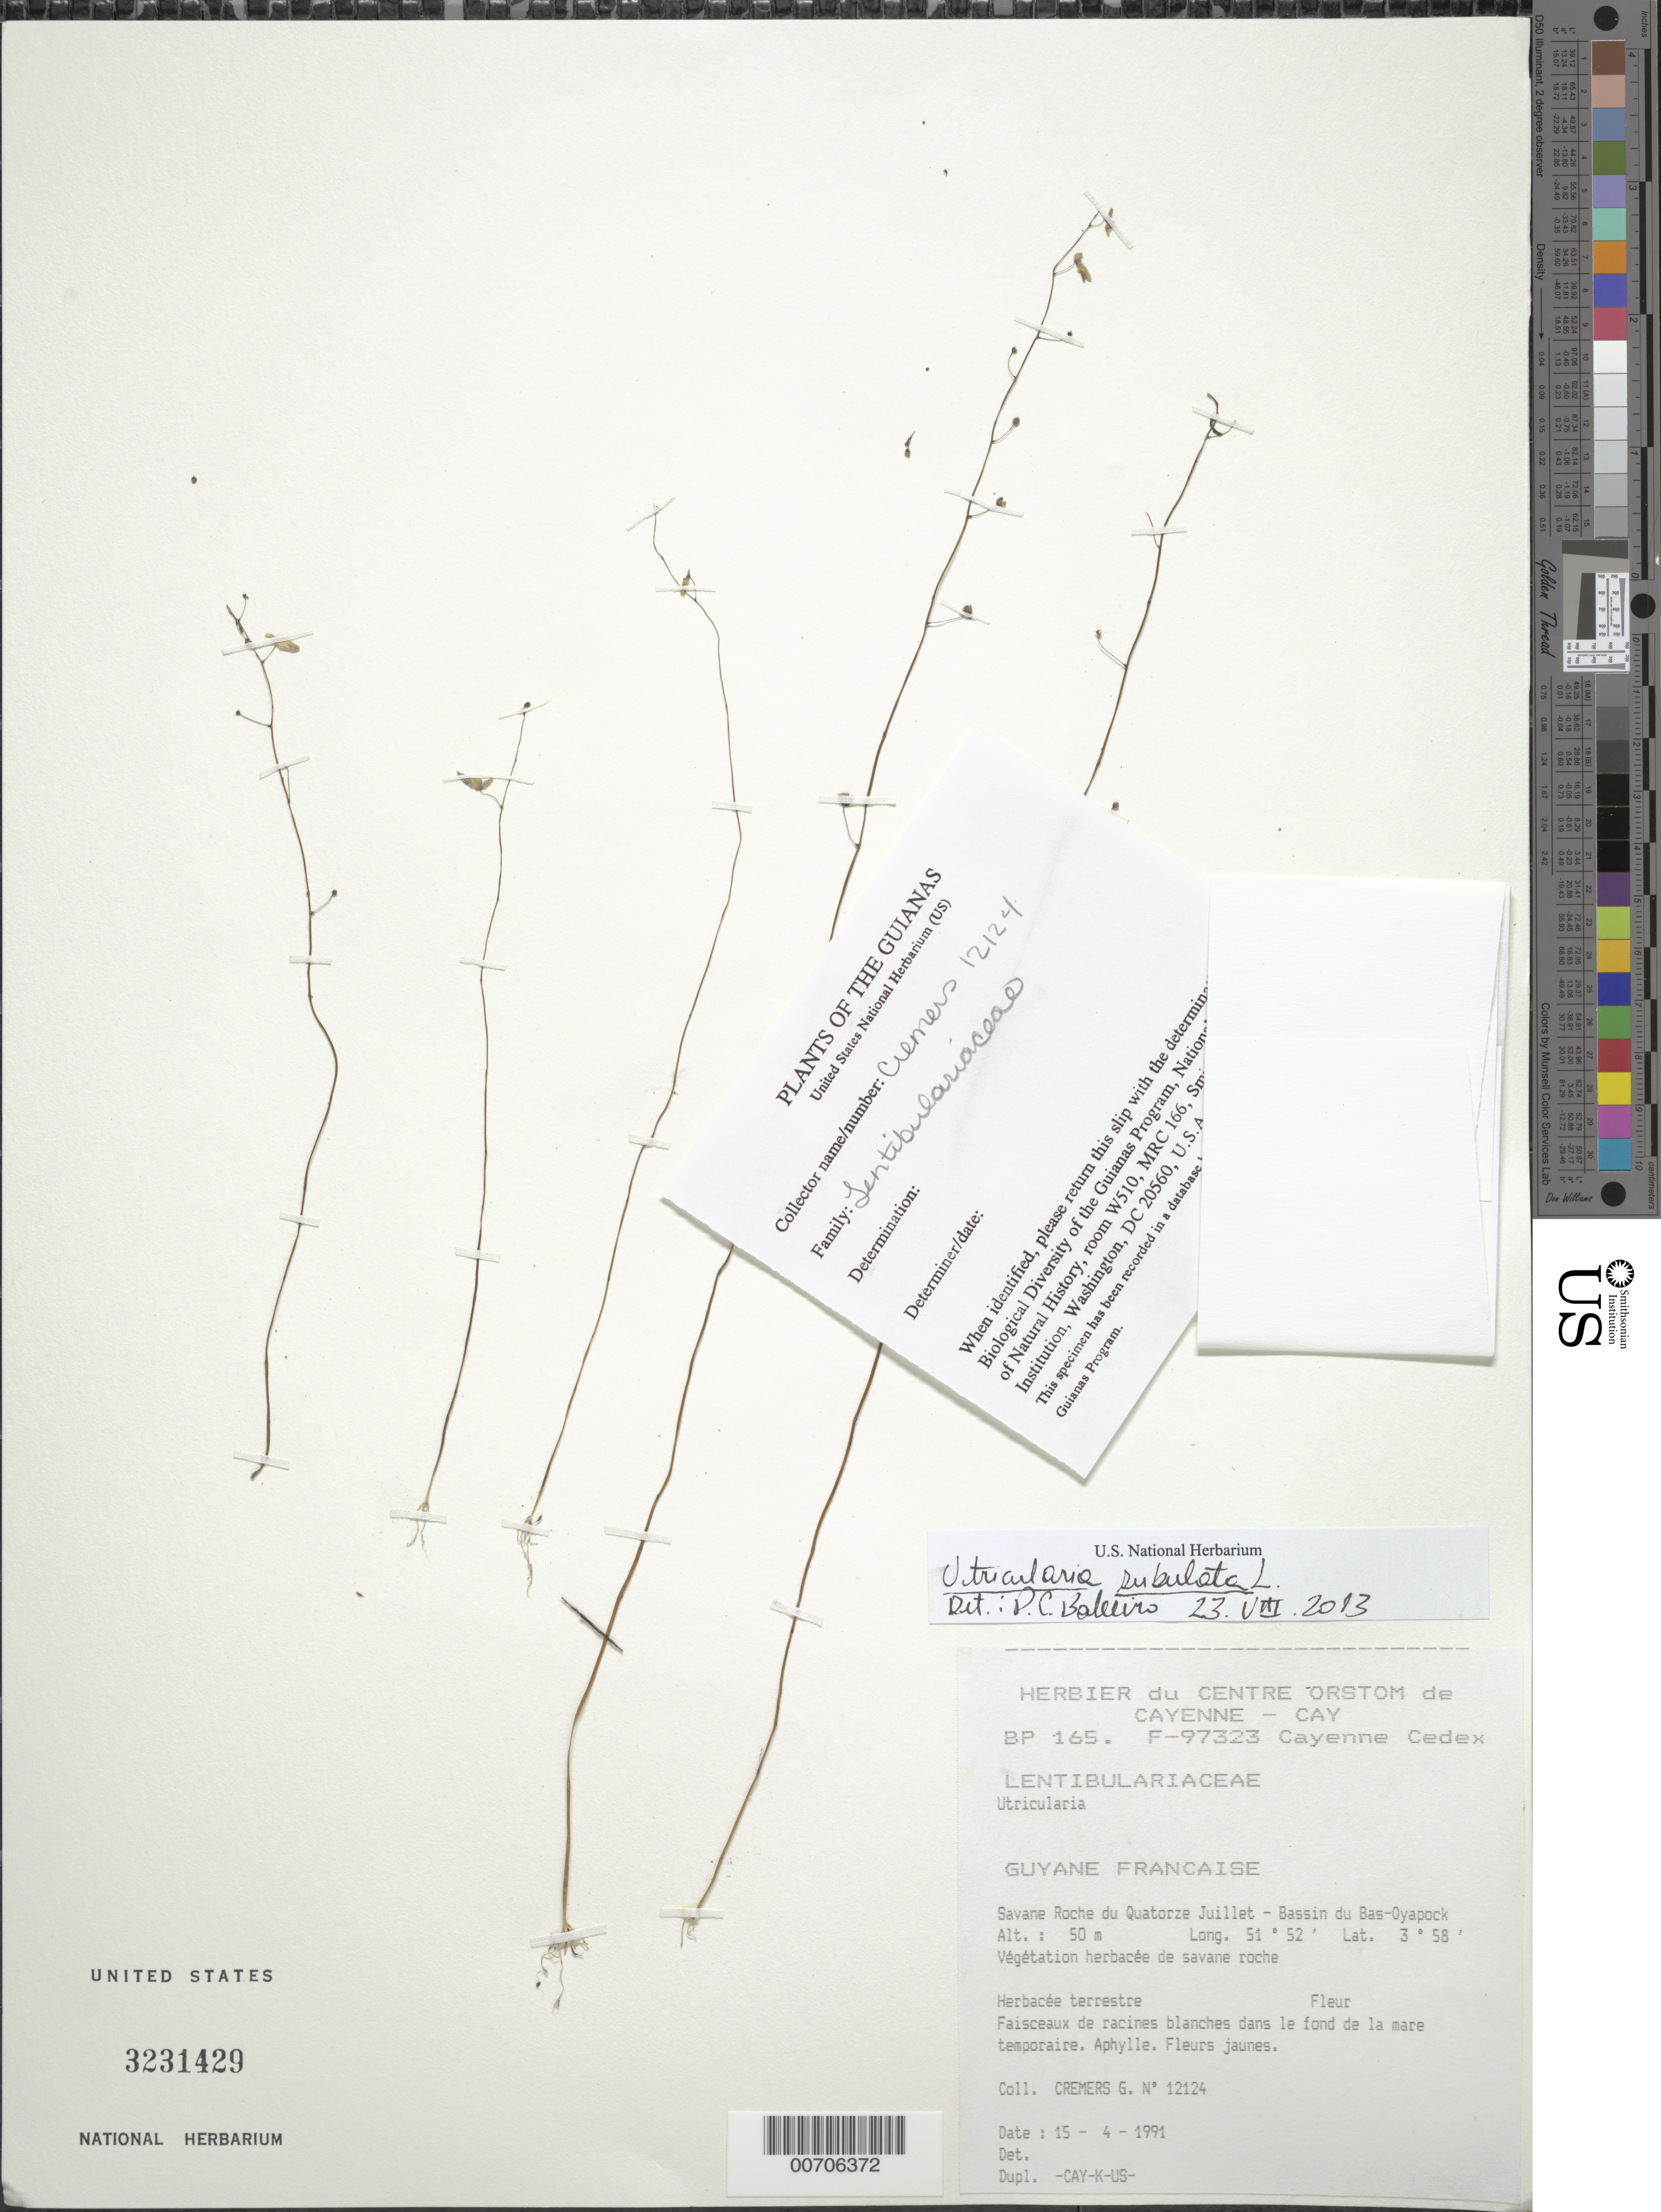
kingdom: Plantae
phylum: Tracheophyta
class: Magnoliopsida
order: Lamiales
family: Lentibulariaceae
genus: Utricularia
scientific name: Utricularia subulata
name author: L.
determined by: Baleeiro, P. C.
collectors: G. Cremers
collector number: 12124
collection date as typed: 15-Apr-91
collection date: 1991-04-15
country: French Guiana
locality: Savane Roche du Quatorze Juillet, Bassin du Bas-Oyapock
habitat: Végétation herbacée de savane roche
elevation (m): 50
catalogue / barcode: US 3231429